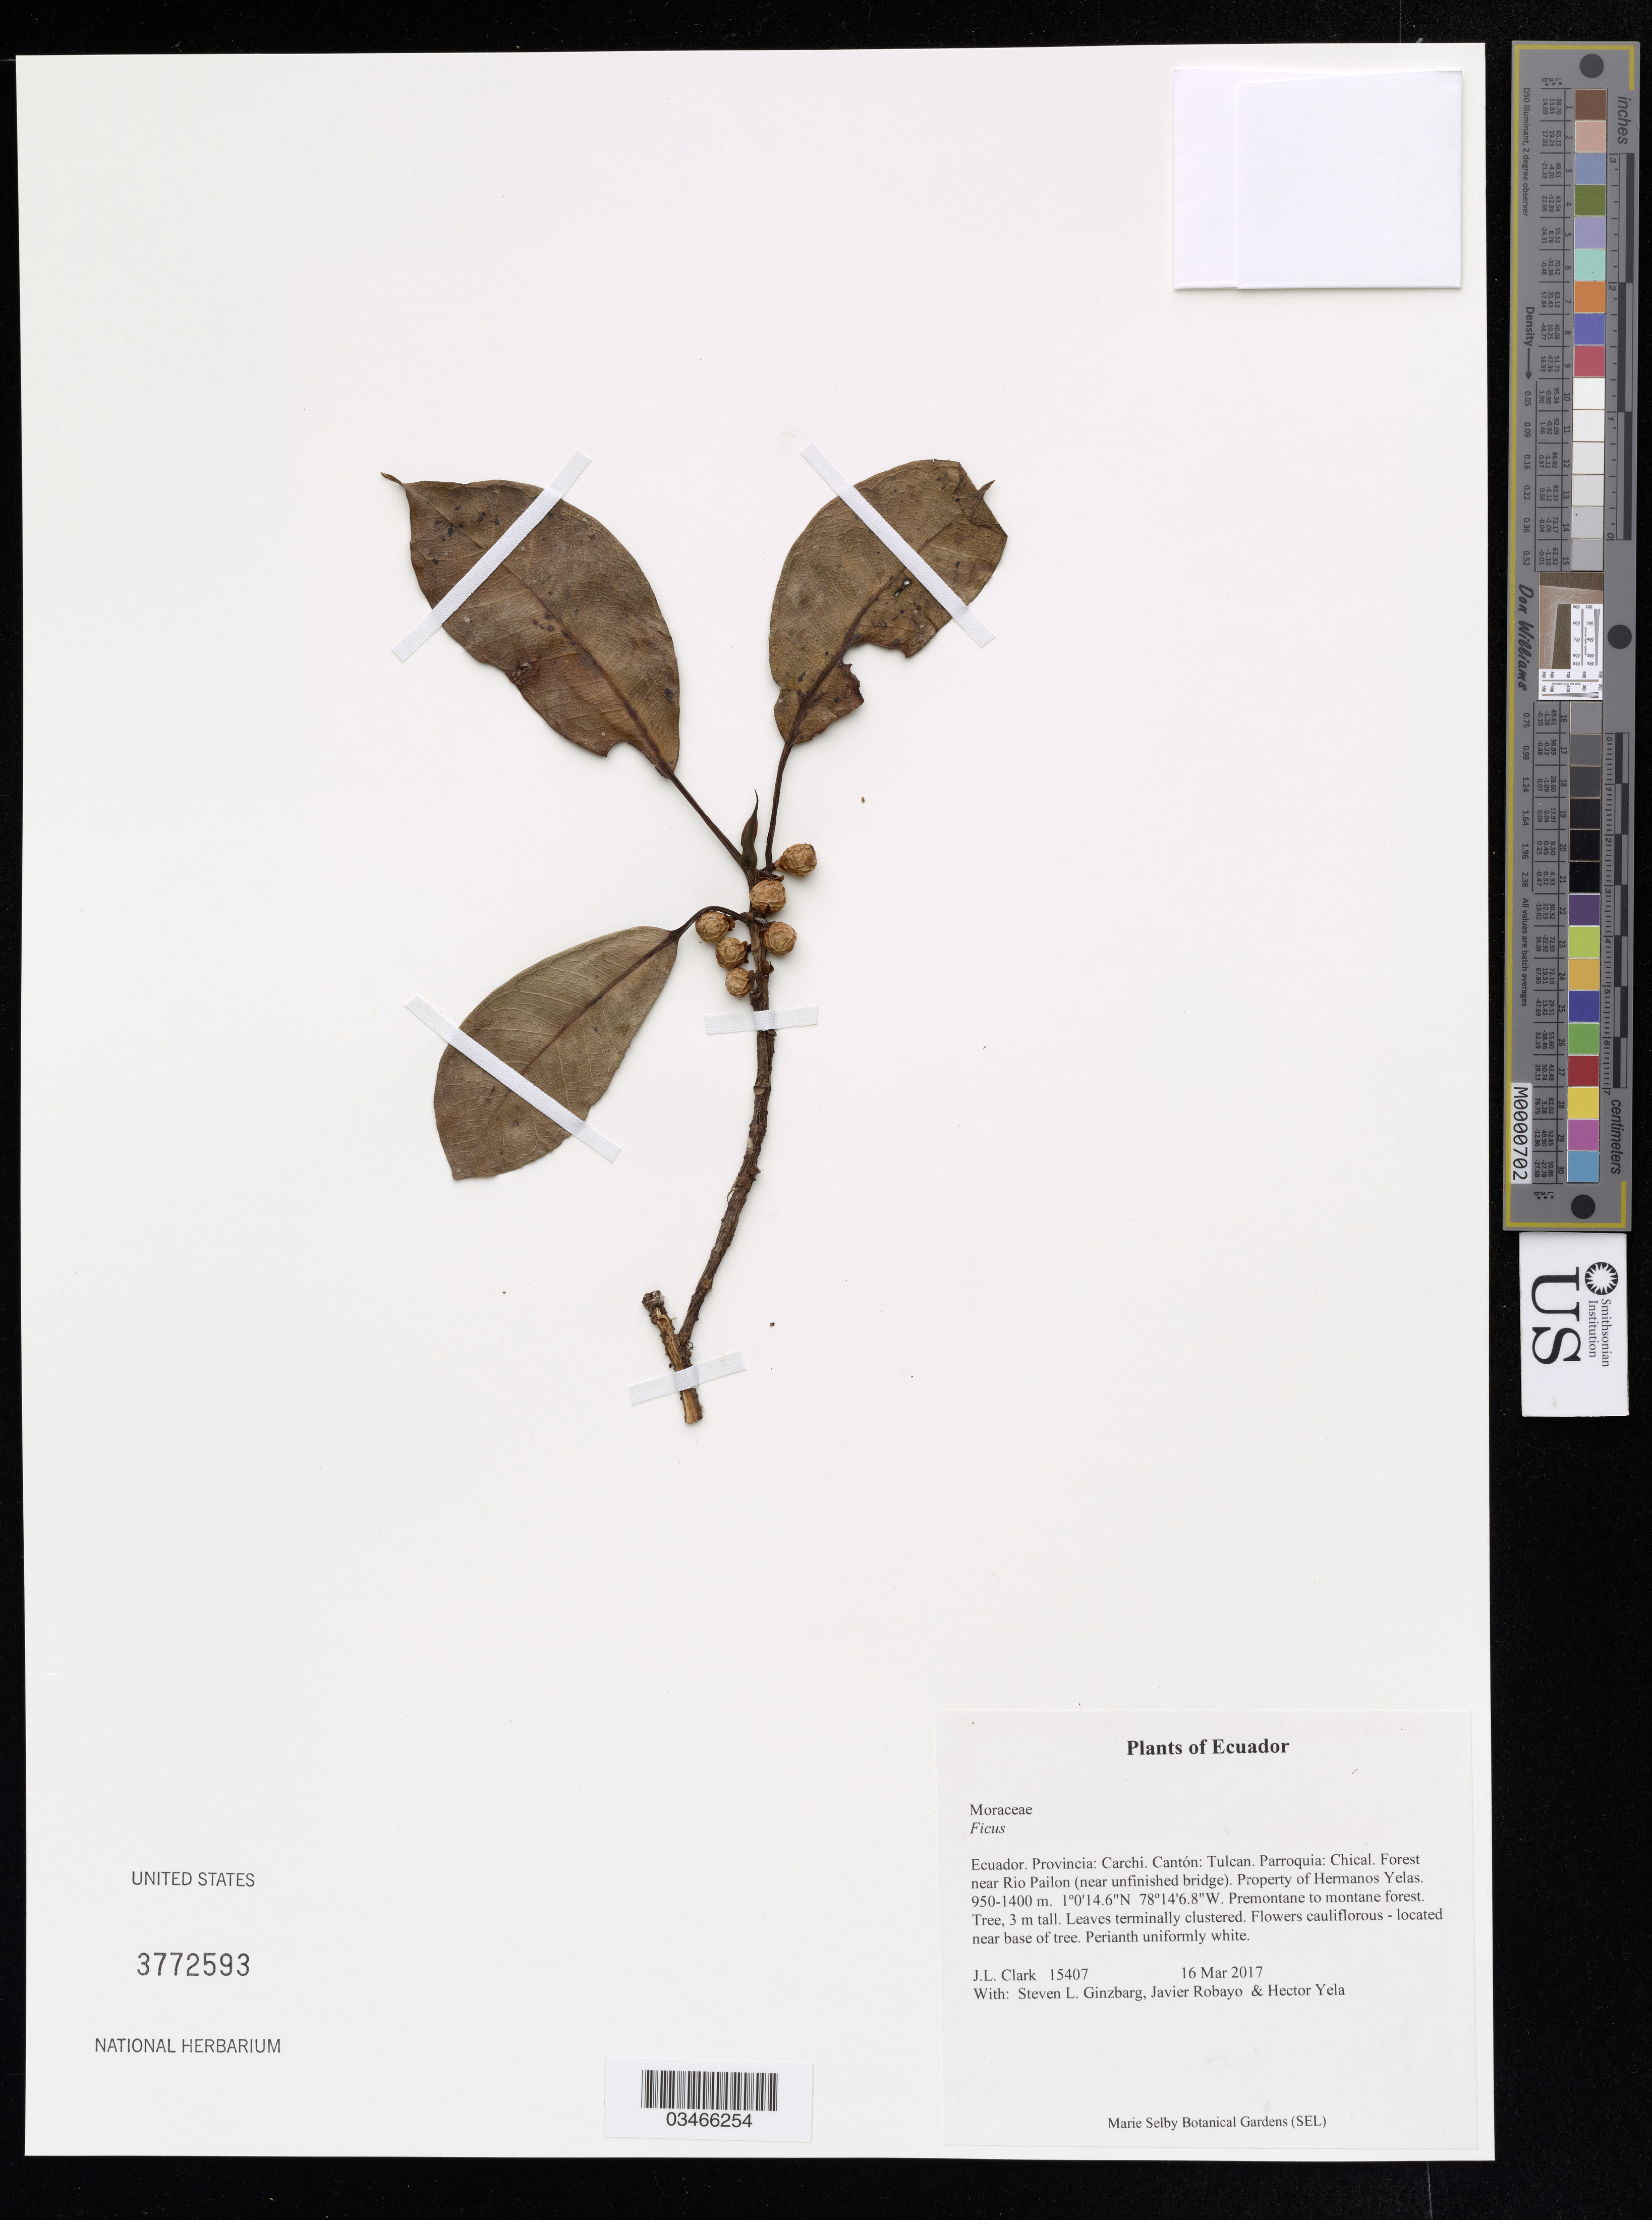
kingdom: Plantae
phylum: Tracheophyta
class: Magnoliopsida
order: Rosales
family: Moraceae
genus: Ficus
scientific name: Ficus sp.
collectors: J. Clark, S. Ginzbarg & J. Robayo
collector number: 15407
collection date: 2017-03-16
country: Ecuador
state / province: Carchi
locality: Cantón: Tulcan, Parroquia: Chical, Forest near Rio Pailon (near unfinished bridge), Property of Hermanos Yelas.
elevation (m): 950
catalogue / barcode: US 3772593